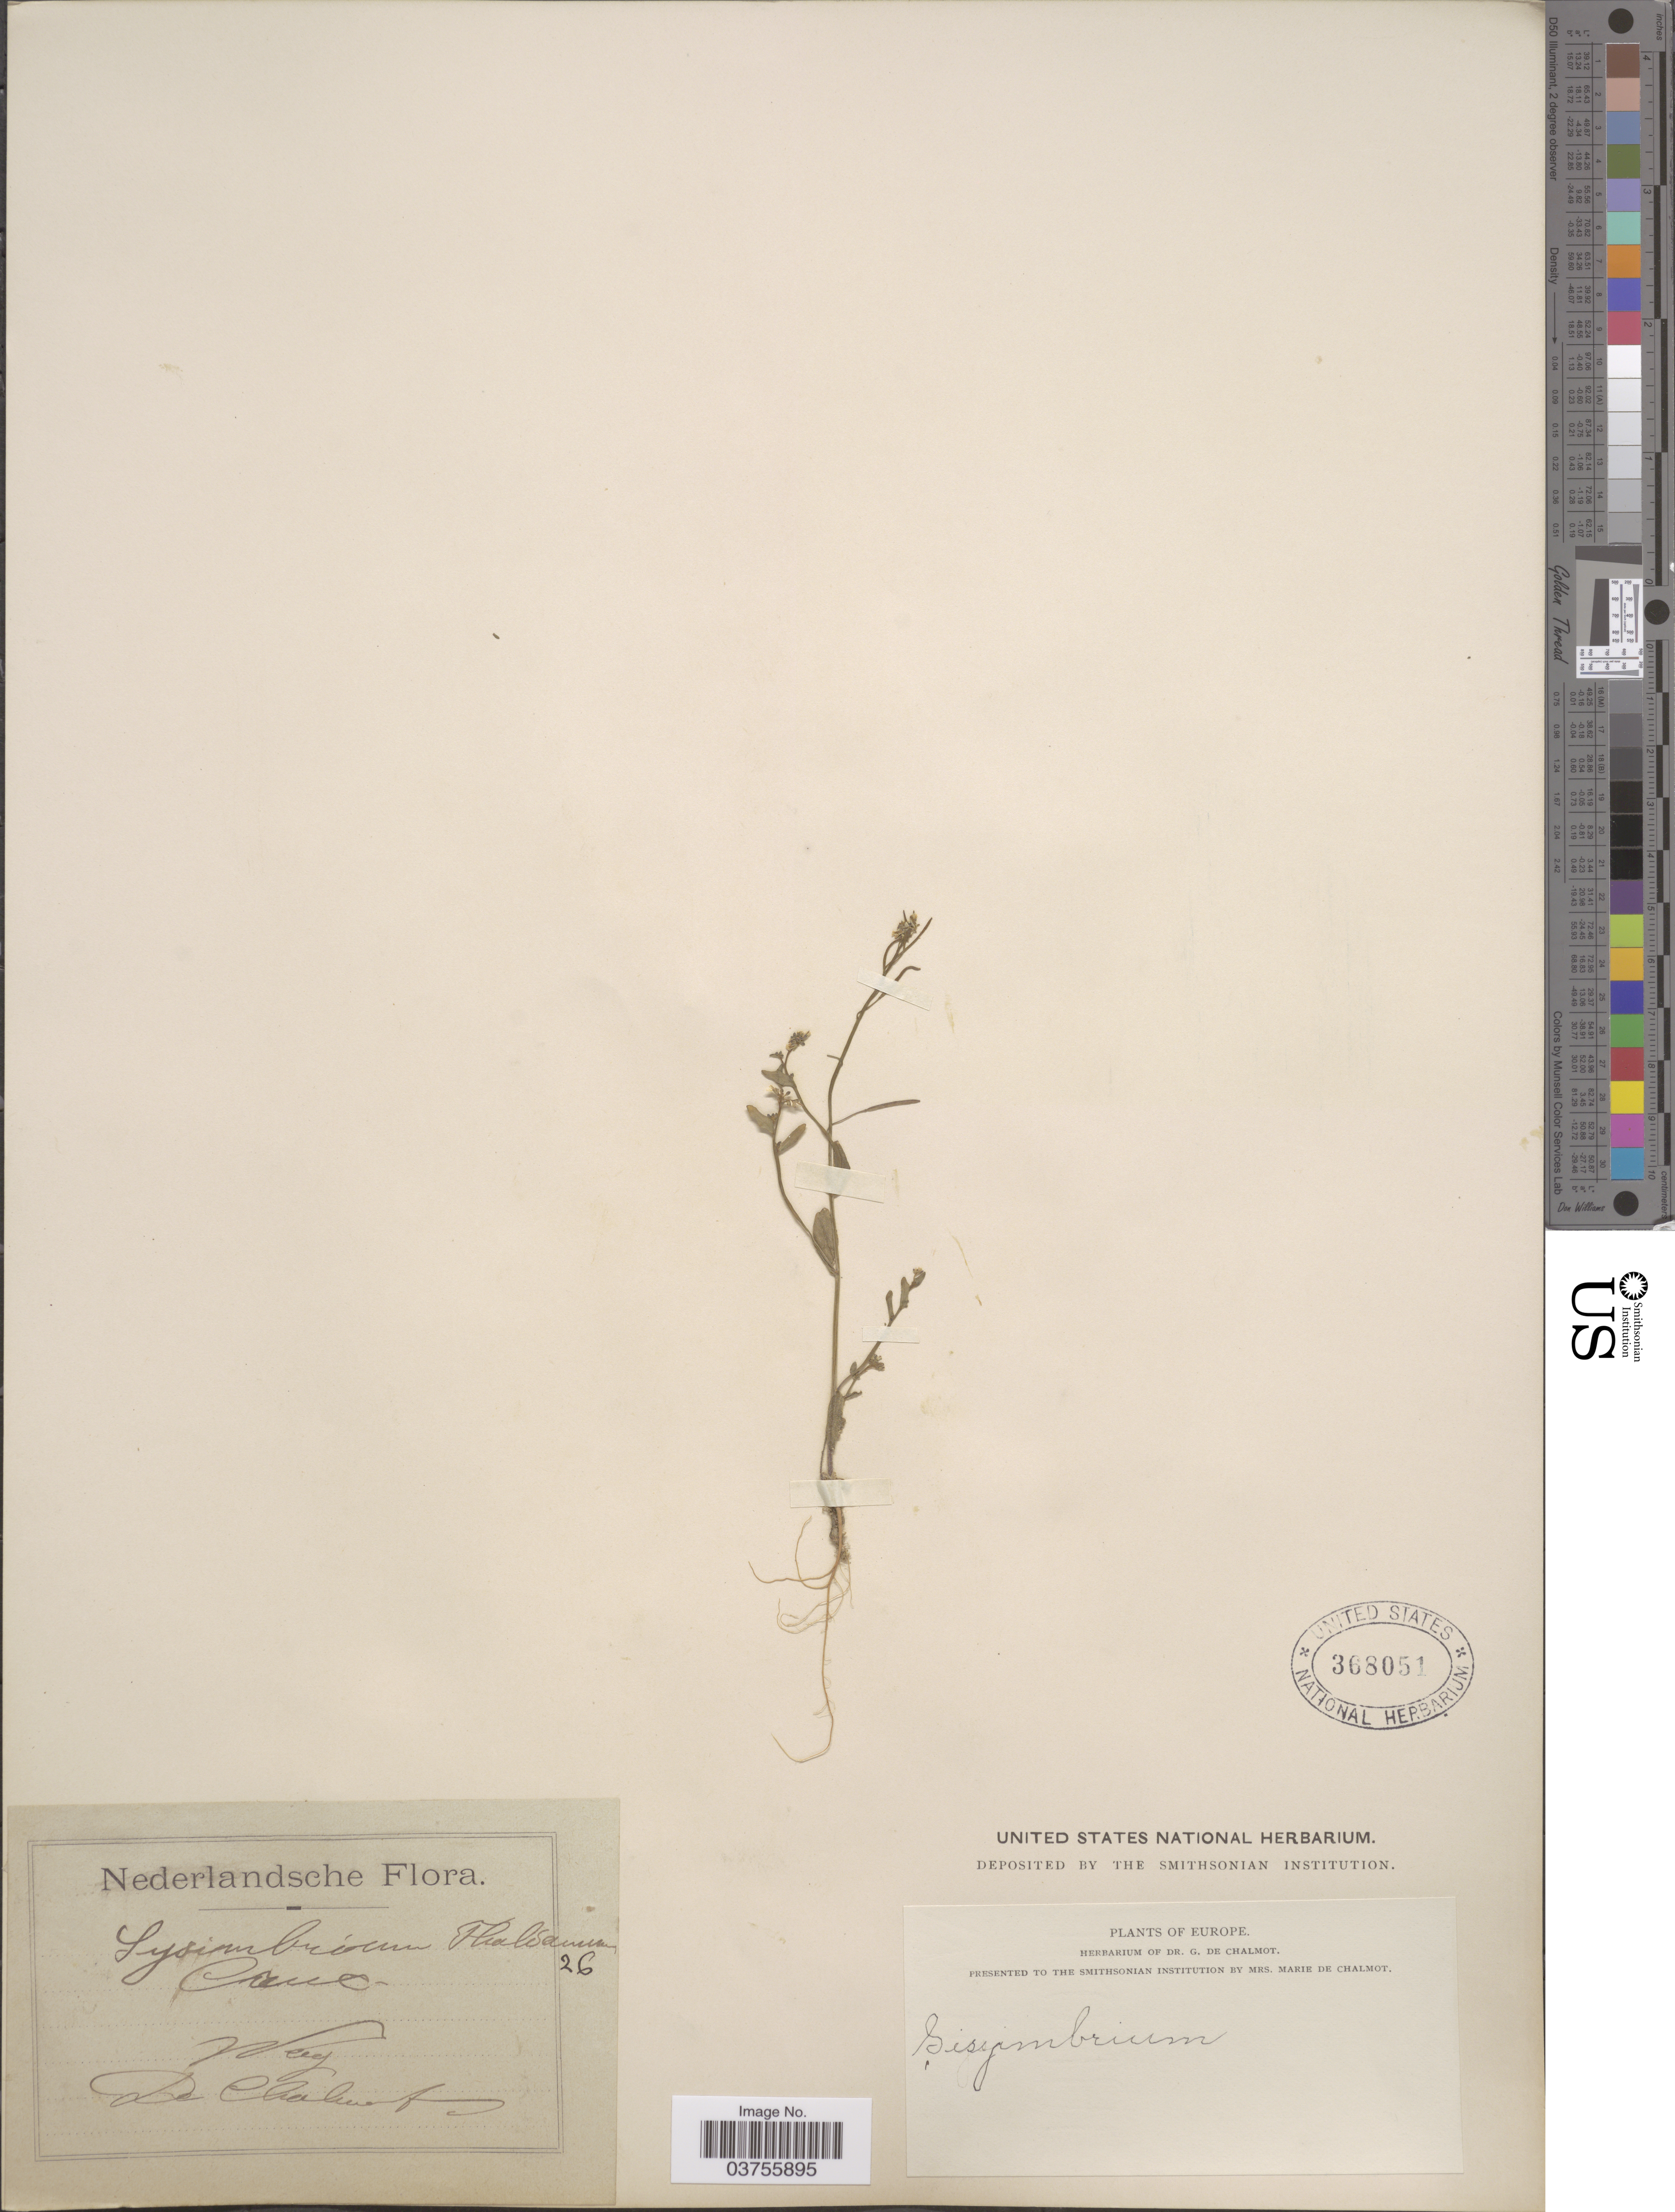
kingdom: Plantae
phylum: Tracheophyta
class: Magnoliopsida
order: Brassicales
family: Brassicaceae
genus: Arabidopsis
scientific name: Arabidopsis thaliana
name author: (L.) Heynh.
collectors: G. de Chalmot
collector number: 26?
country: Netherlands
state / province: Gelderland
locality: Wag.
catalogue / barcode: US 368051